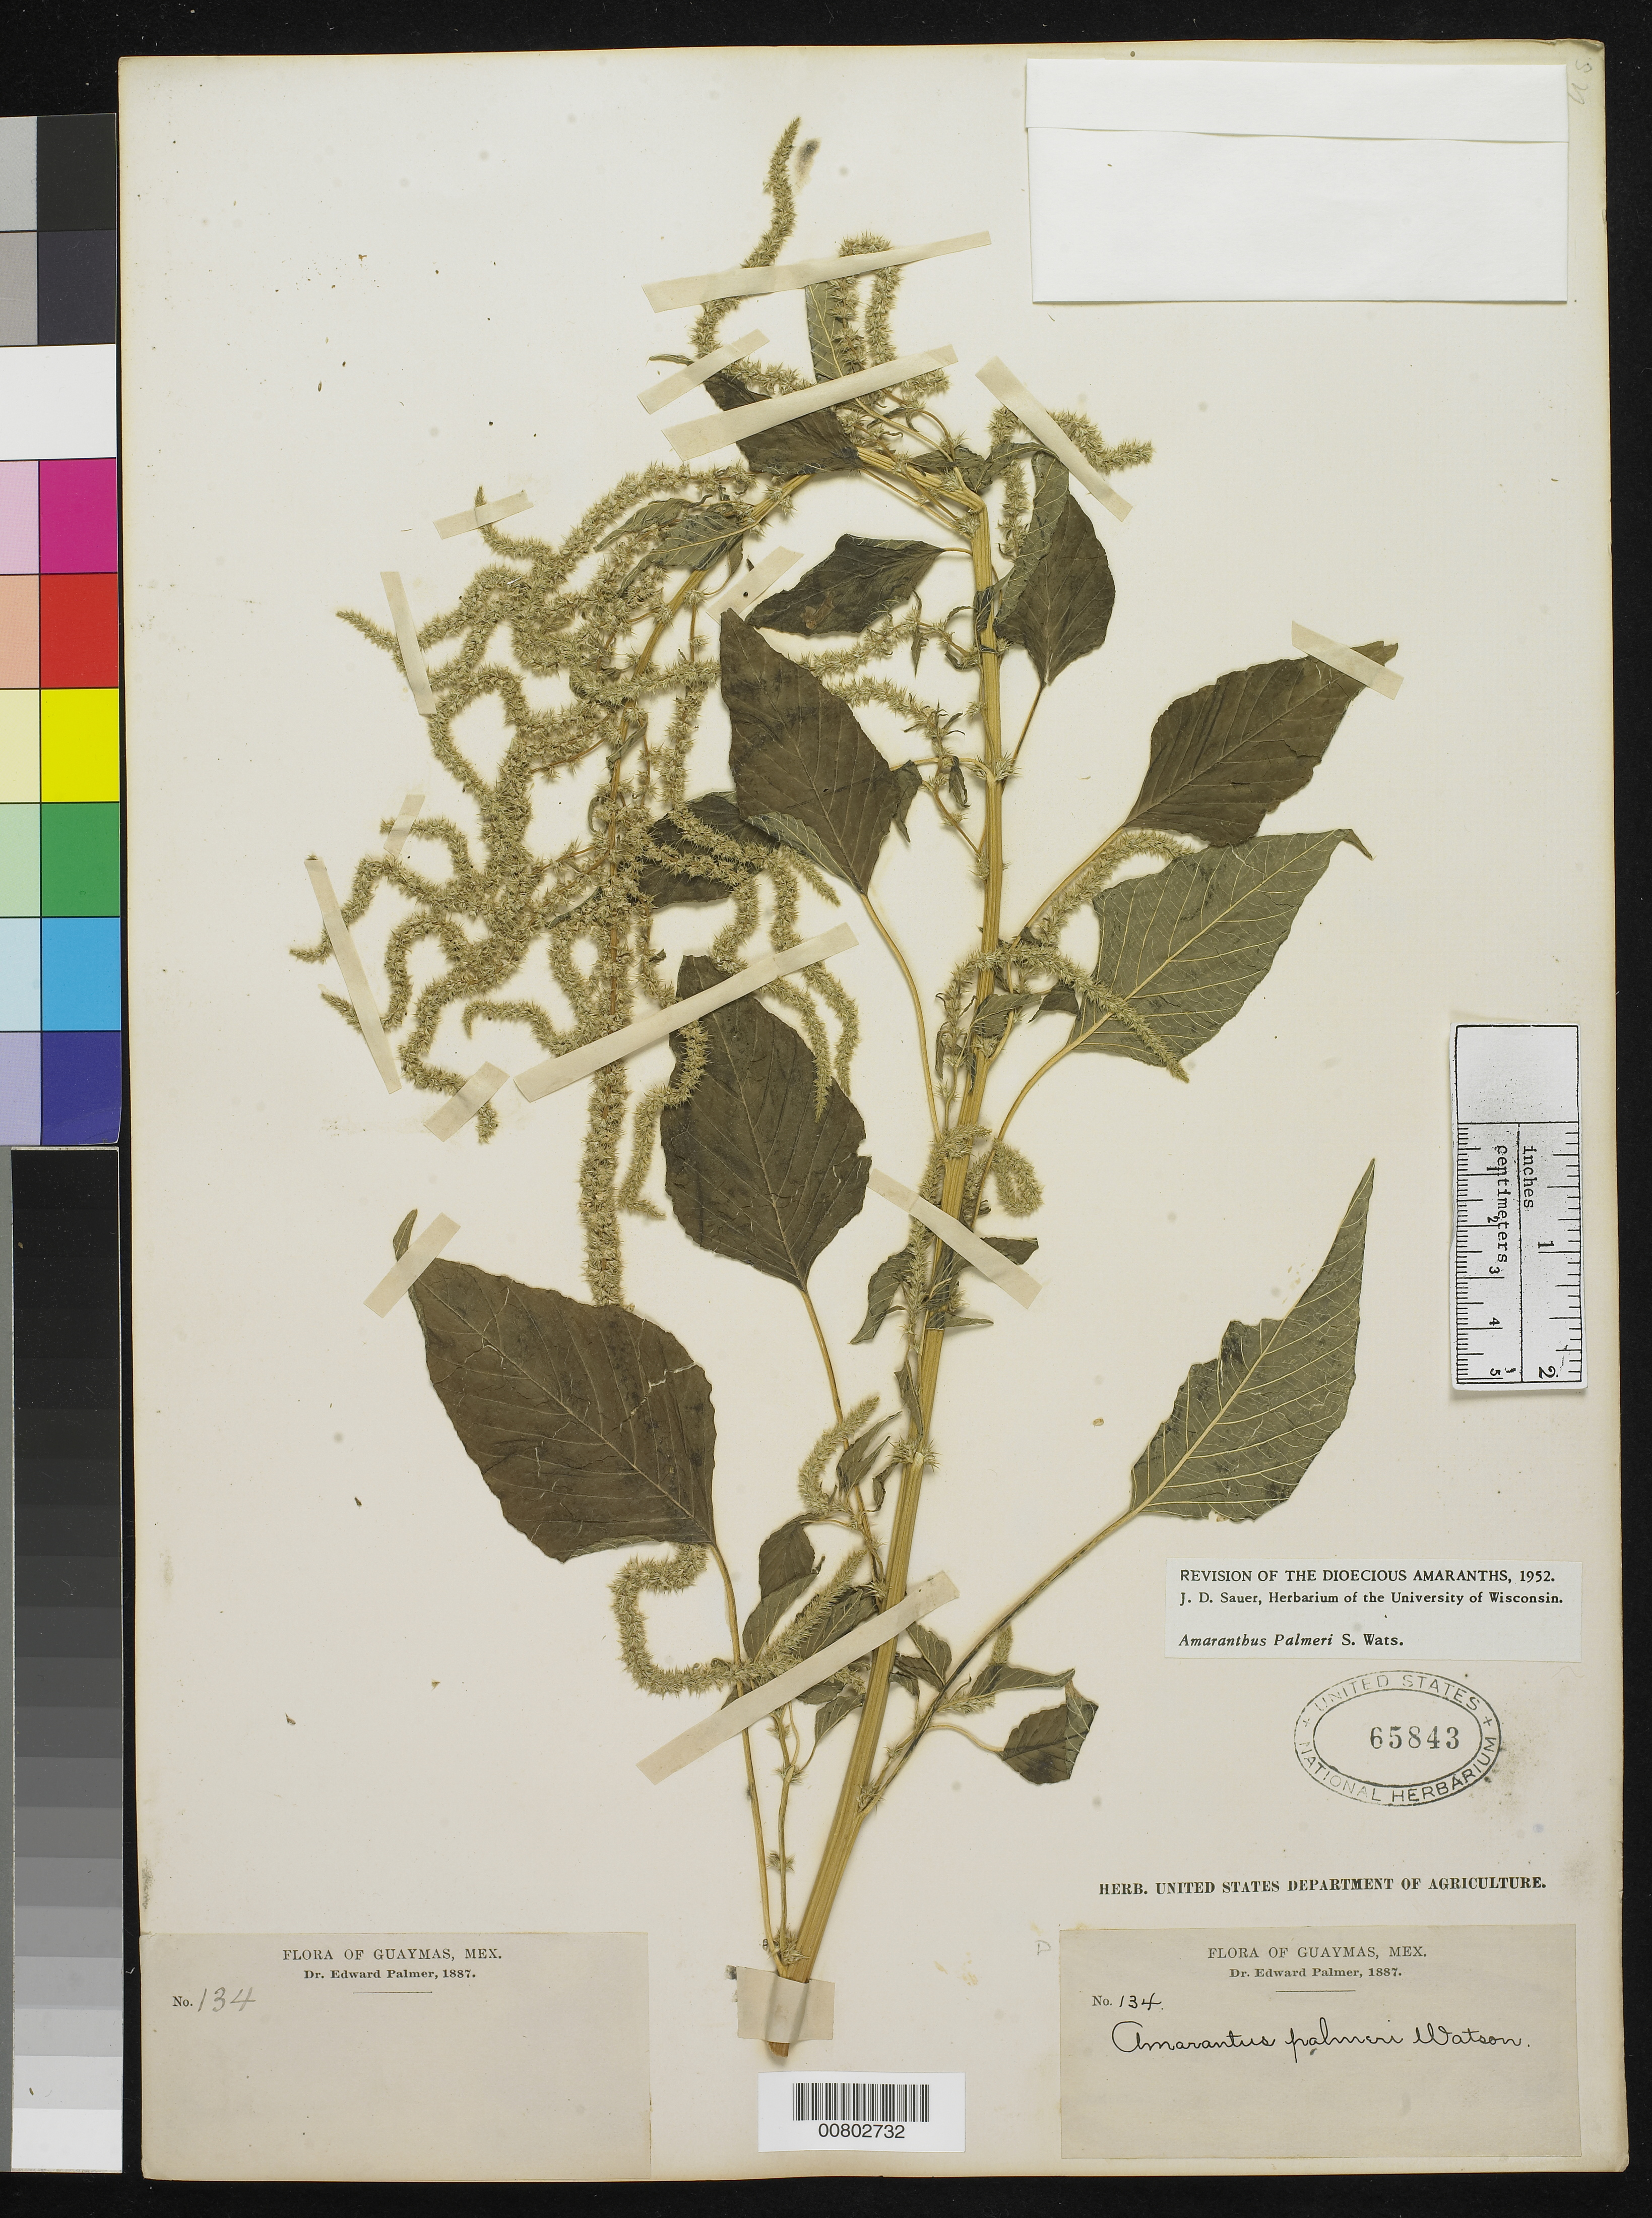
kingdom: Plantae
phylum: Tracheophyta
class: Magnoliopsida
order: Caryophyllales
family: Amaranthaceae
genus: Amaranthus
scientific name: Amaranthus palmeri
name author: S. Watson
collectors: E. Palmer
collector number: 134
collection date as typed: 1887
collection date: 1887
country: Mexico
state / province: Sonora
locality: Guaymas, Sonora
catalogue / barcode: US 65843